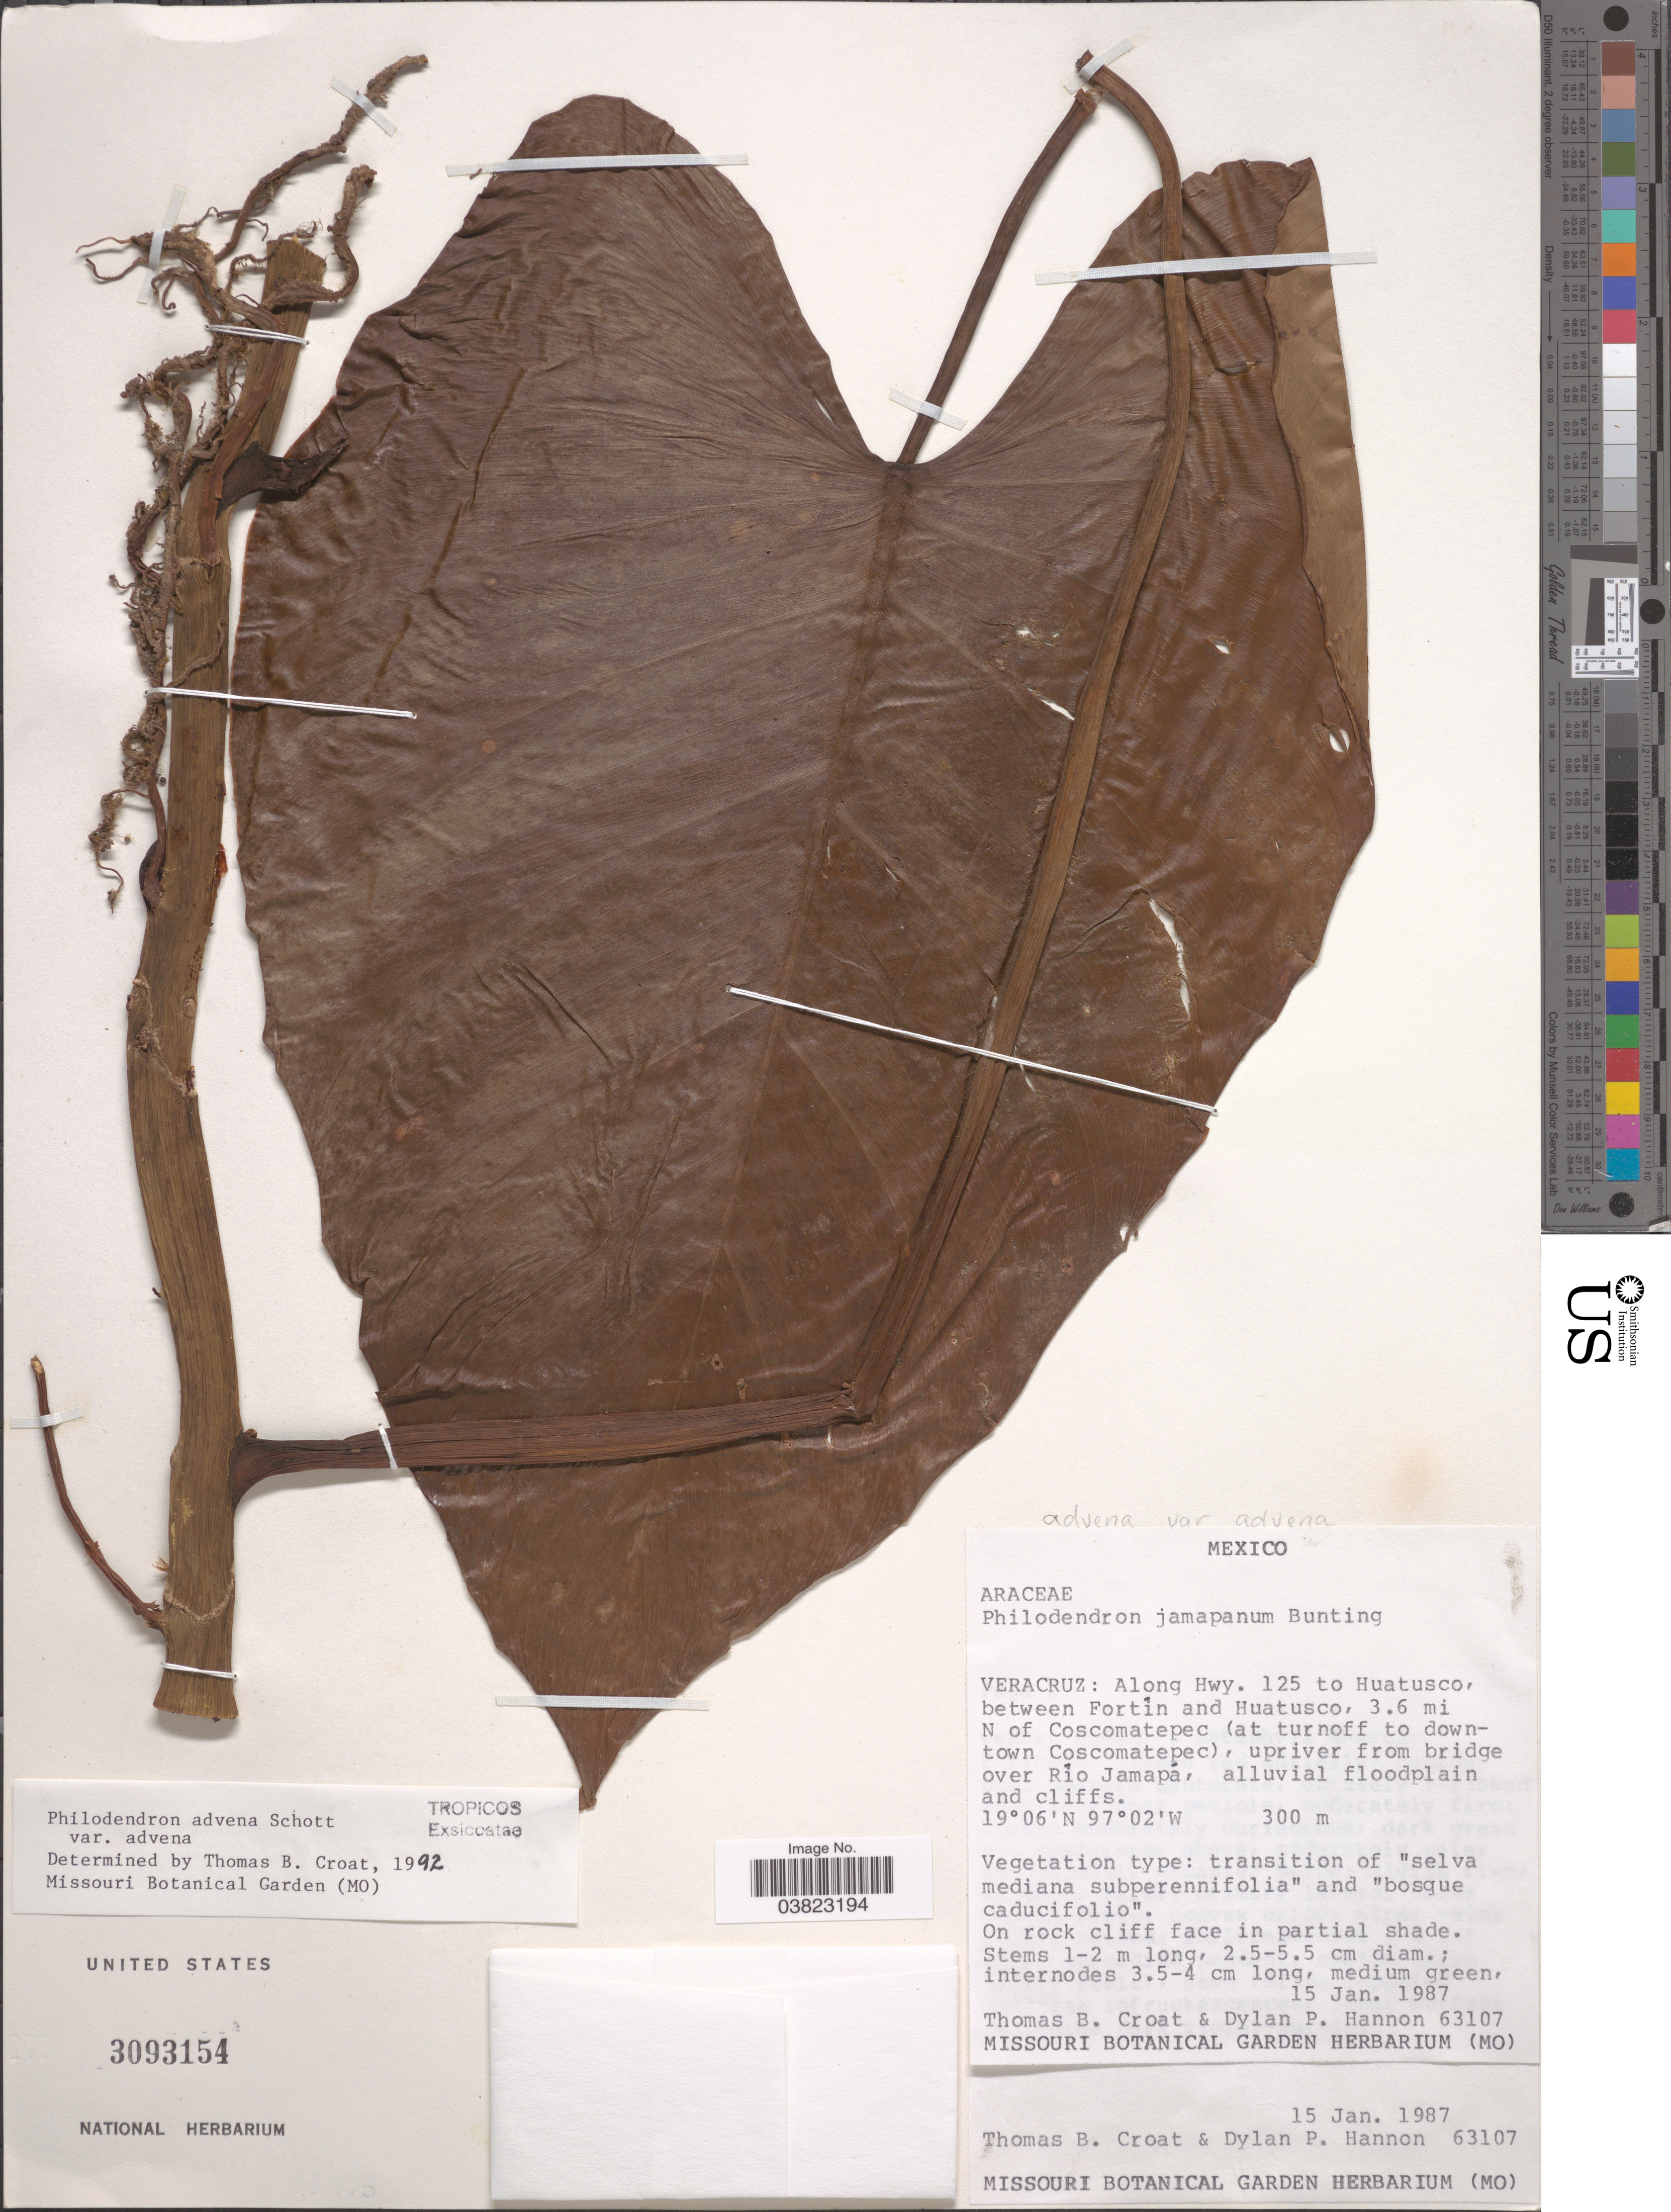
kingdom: Plantae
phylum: Tracheophyta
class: Liliopsida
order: Alismatales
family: Araceae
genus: Philodendron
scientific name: Philodendron advena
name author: Schott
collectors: T. B. Croat & D. Hannon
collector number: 63107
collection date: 1987-01-15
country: Mexico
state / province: Veracruz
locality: Veracruz: Along Hwy. 125 to Huatusco, between Fortín and Huatusco, 3.6 mi N of Coscomatepec (at turnoff to downtown Coscomatepec), upriver from bridge over Río Jamapa, alluvial floodplain and cliffs.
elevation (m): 300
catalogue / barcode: US 3093154